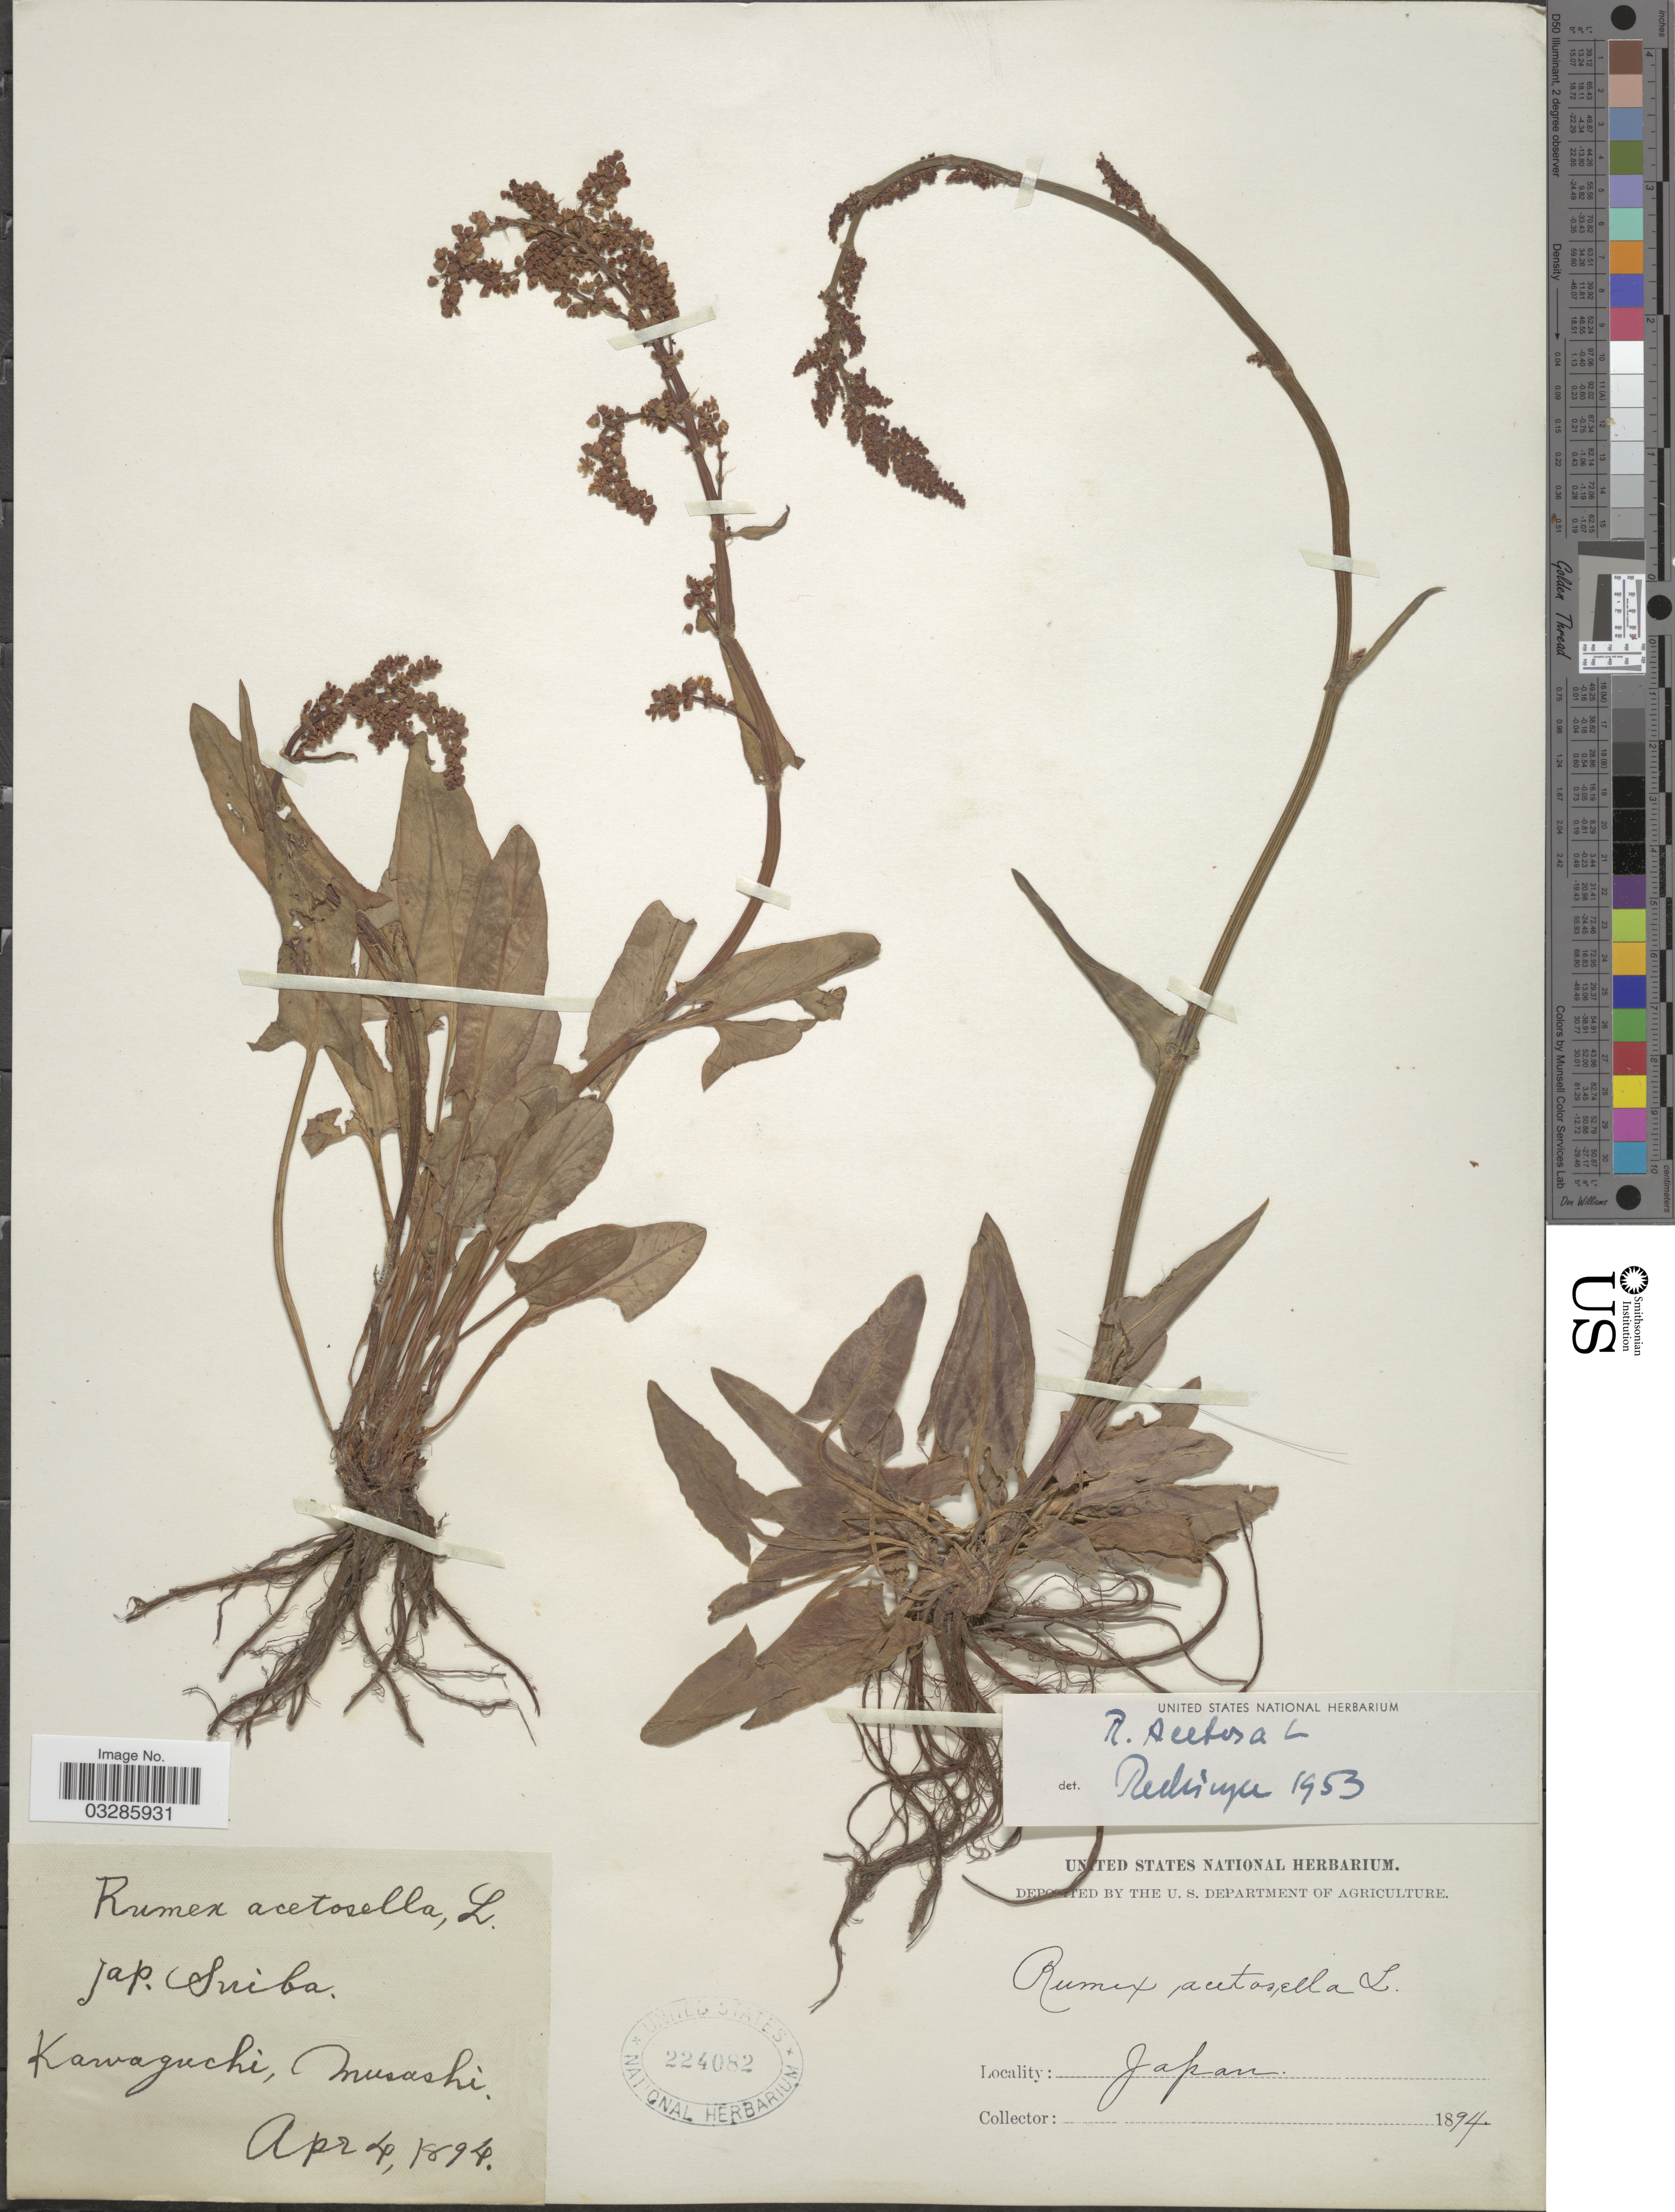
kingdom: Plantae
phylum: Tracheophyta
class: Magnoliopsida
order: Caryophyllales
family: Polygonaceae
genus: Rumex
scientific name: Rumex acetosa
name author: L.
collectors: ex herb. United States National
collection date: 1894-04-04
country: Japan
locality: Kawaguchi, Musashi.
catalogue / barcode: US 224082